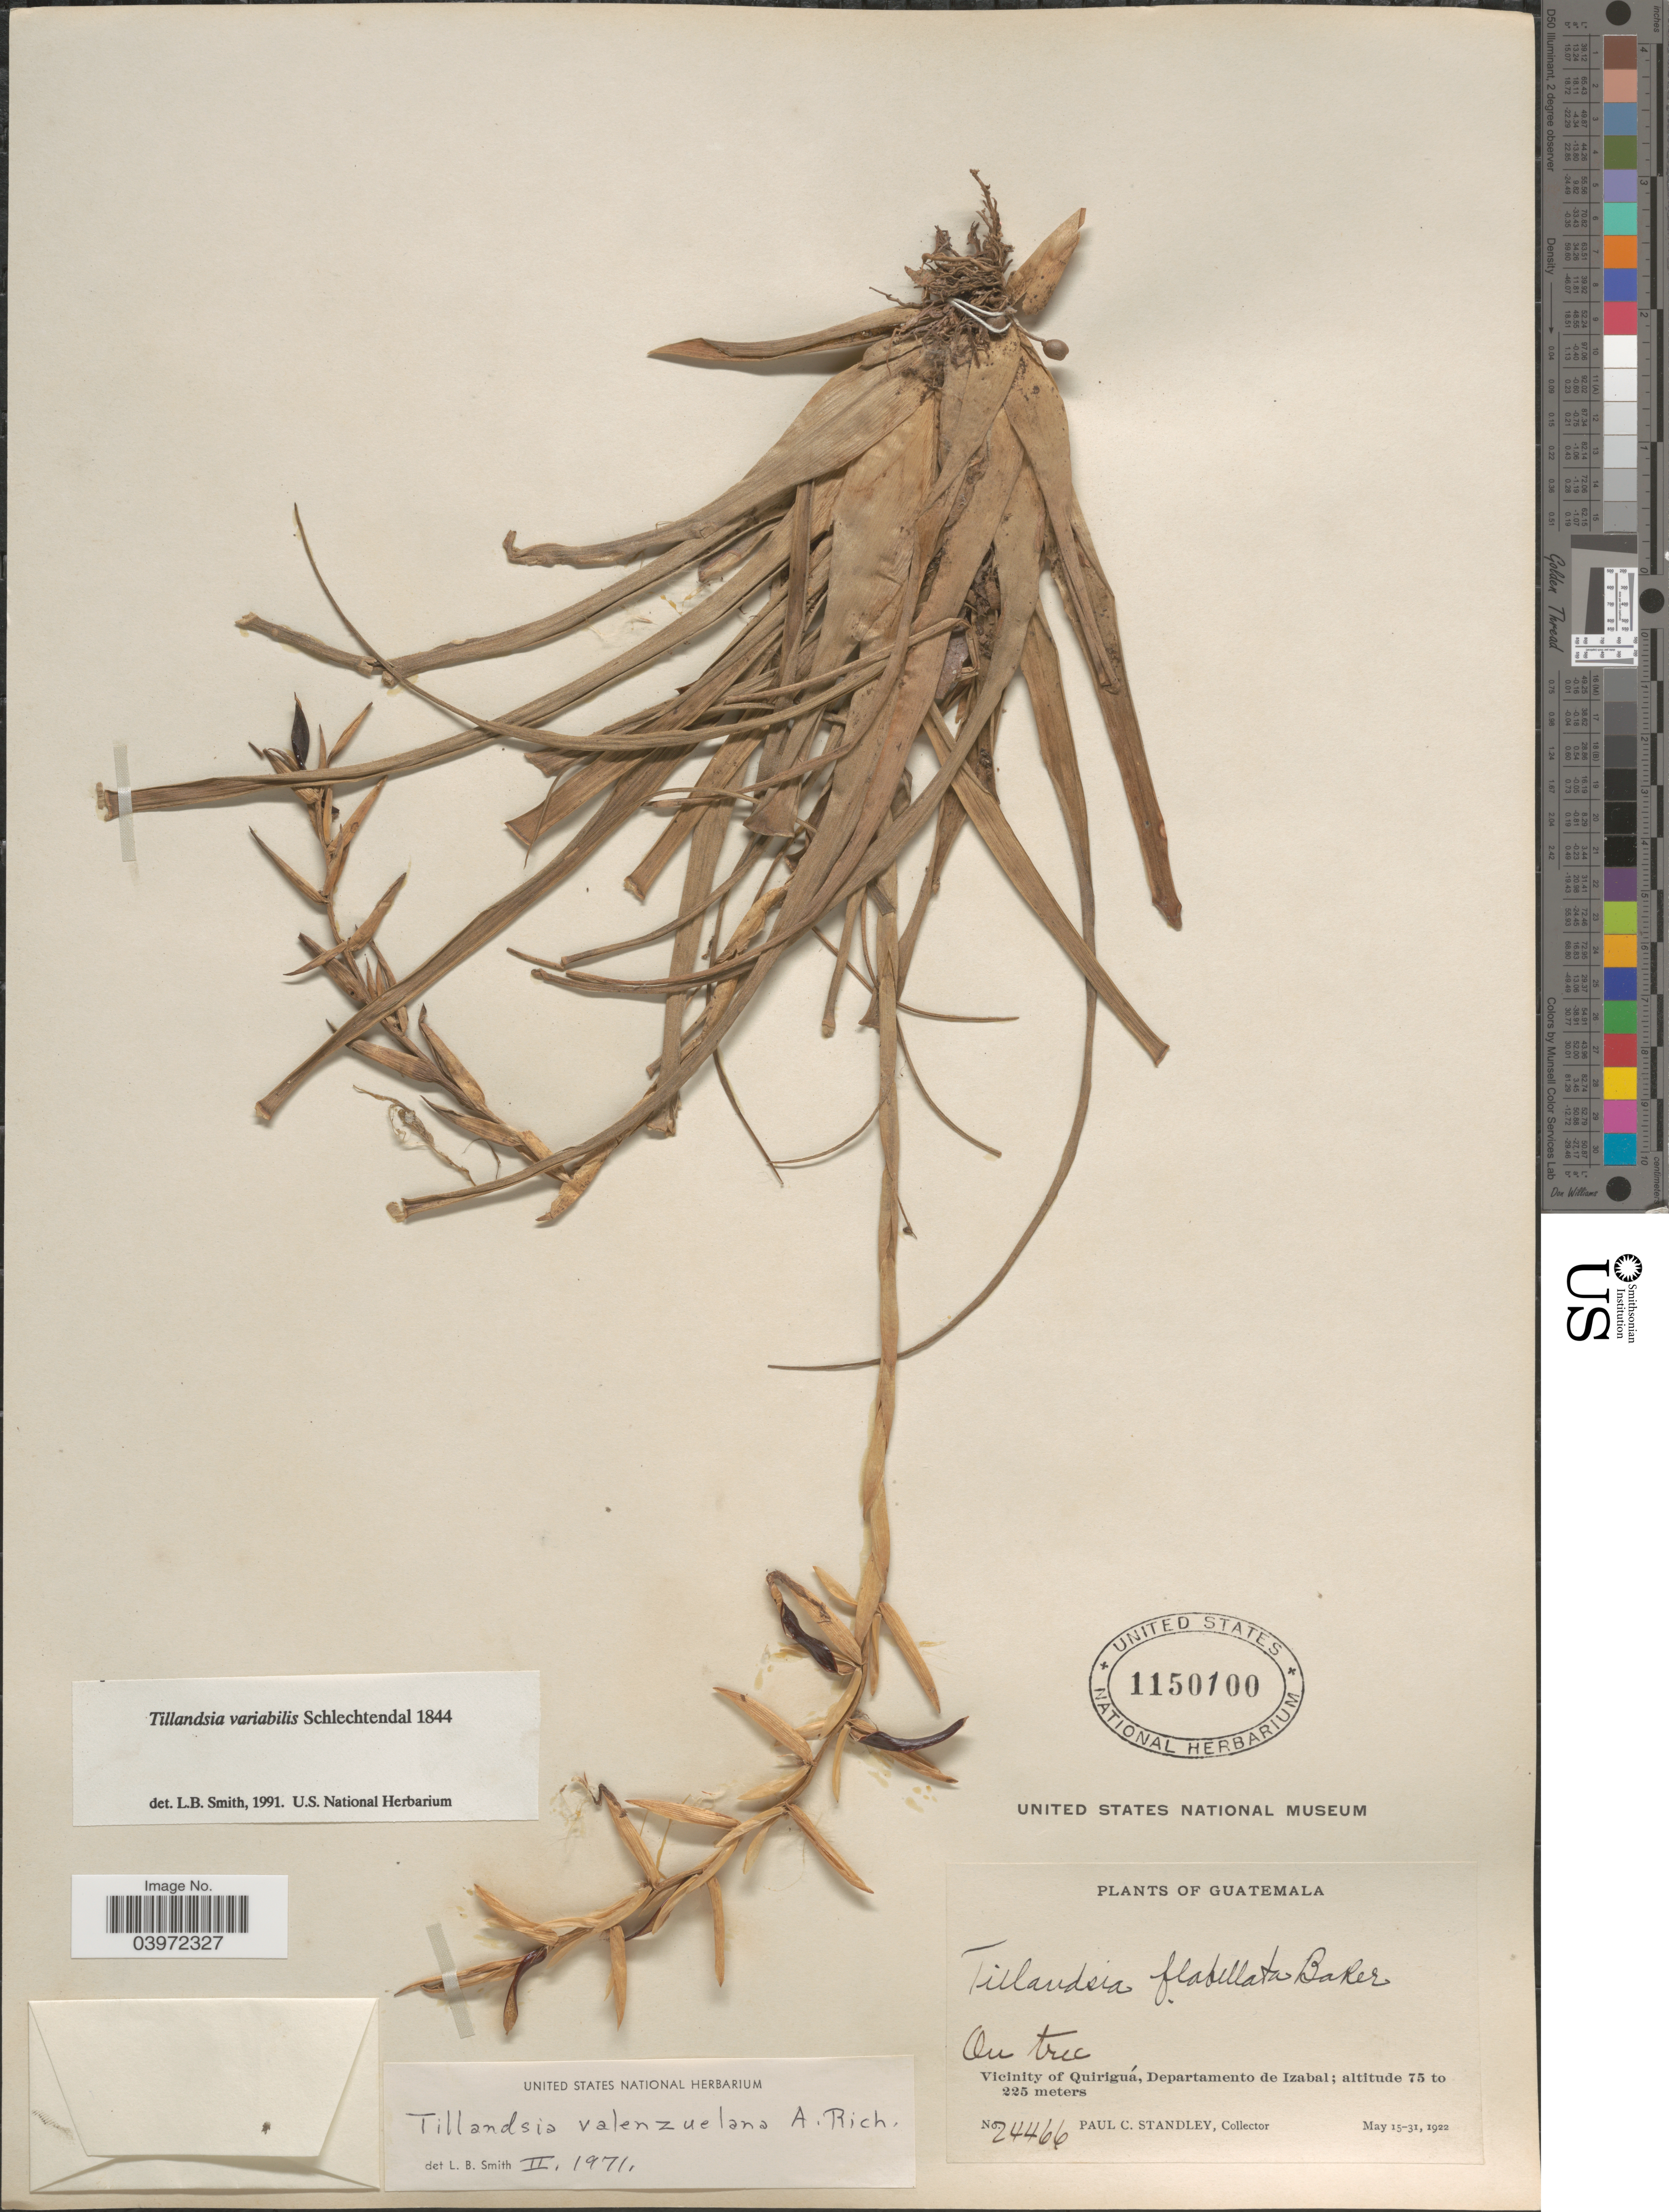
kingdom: Plantae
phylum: Tracheophyta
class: Liliopsida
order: Poales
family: Bromeliaceae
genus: Tillandsia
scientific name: Tillandsia variabilis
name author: Schltdl.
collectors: P. C. Standley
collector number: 24466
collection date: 1922-05-15/1922-05-31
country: Guatemala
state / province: Izabal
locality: Vicinity of Quiriguá, Departamento de Izabal.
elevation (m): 75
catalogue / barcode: US 1150100